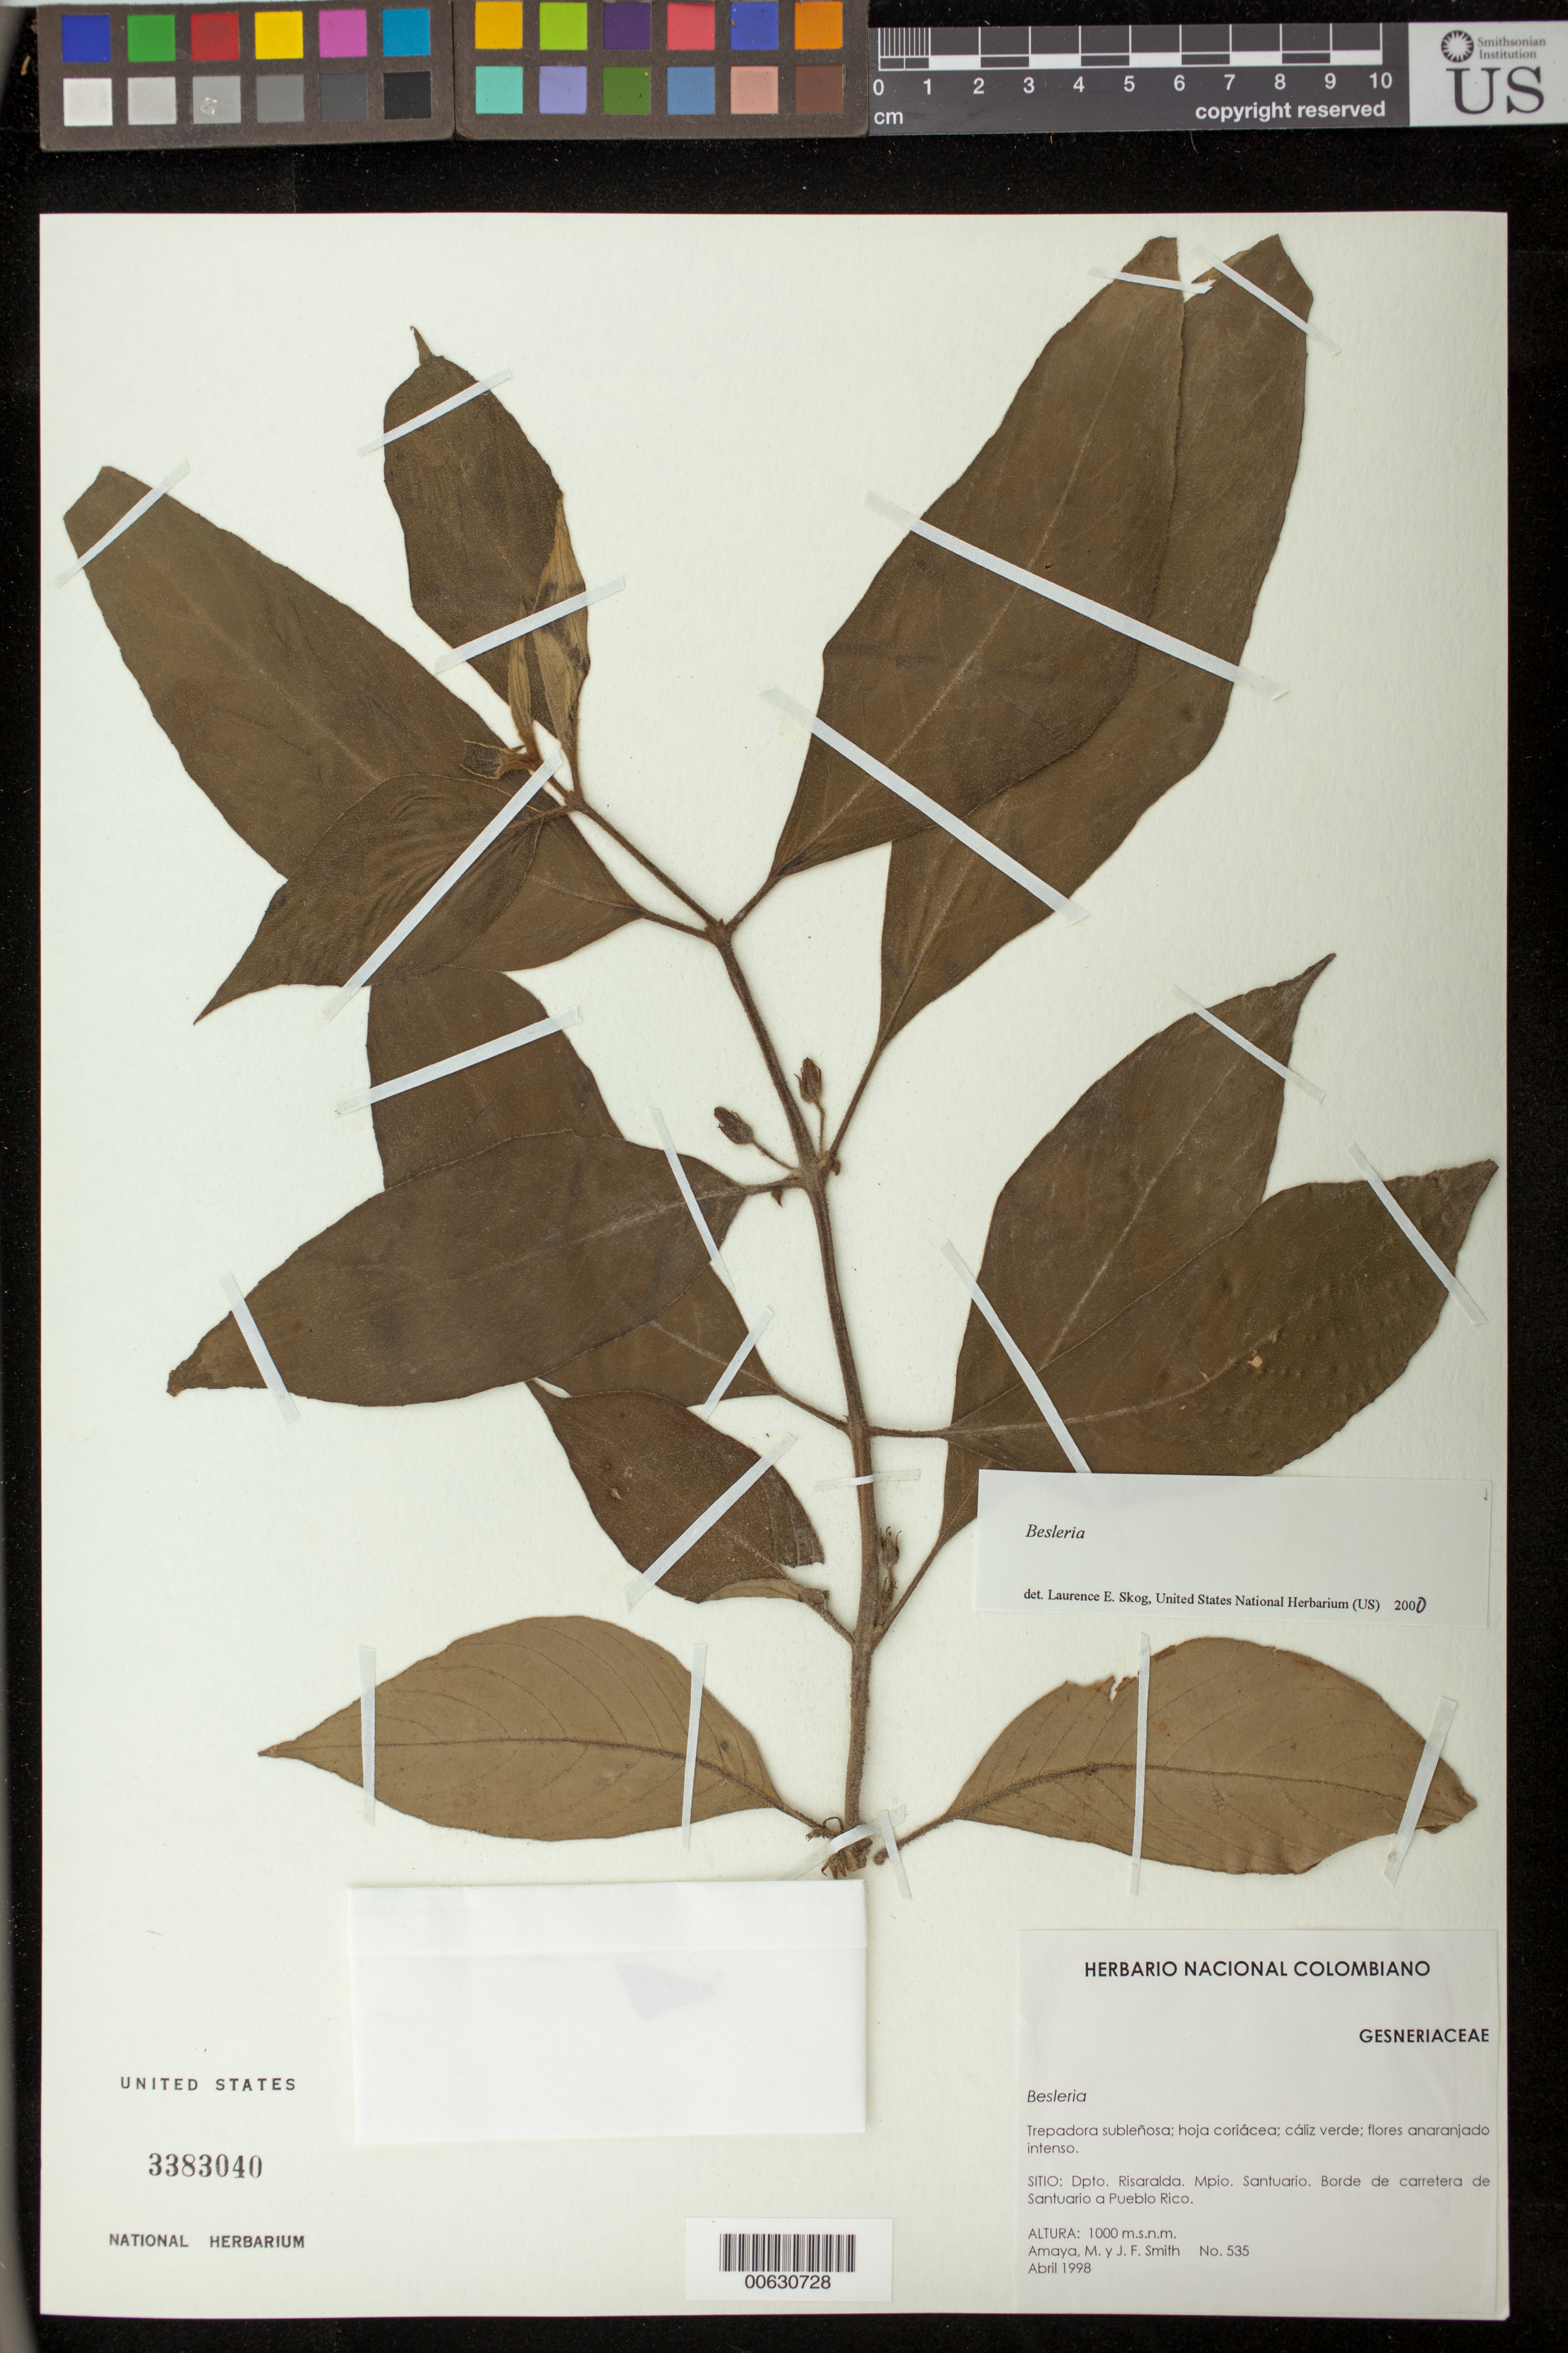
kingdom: Plantae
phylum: Tracheophyta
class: Magnoliopsida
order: Lamiales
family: Gesneriaceae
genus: Besleria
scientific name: Besleria sp.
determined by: Skog, Laurence E.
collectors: M. Amaya & J. F. Smith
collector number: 535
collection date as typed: Apr 1998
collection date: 1998-04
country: Colombia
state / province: Risaralda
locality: Mpio. Santuario. Borde de carretera de Santuario a Pueblo Rico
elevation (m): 1000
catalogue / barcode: US 3383040